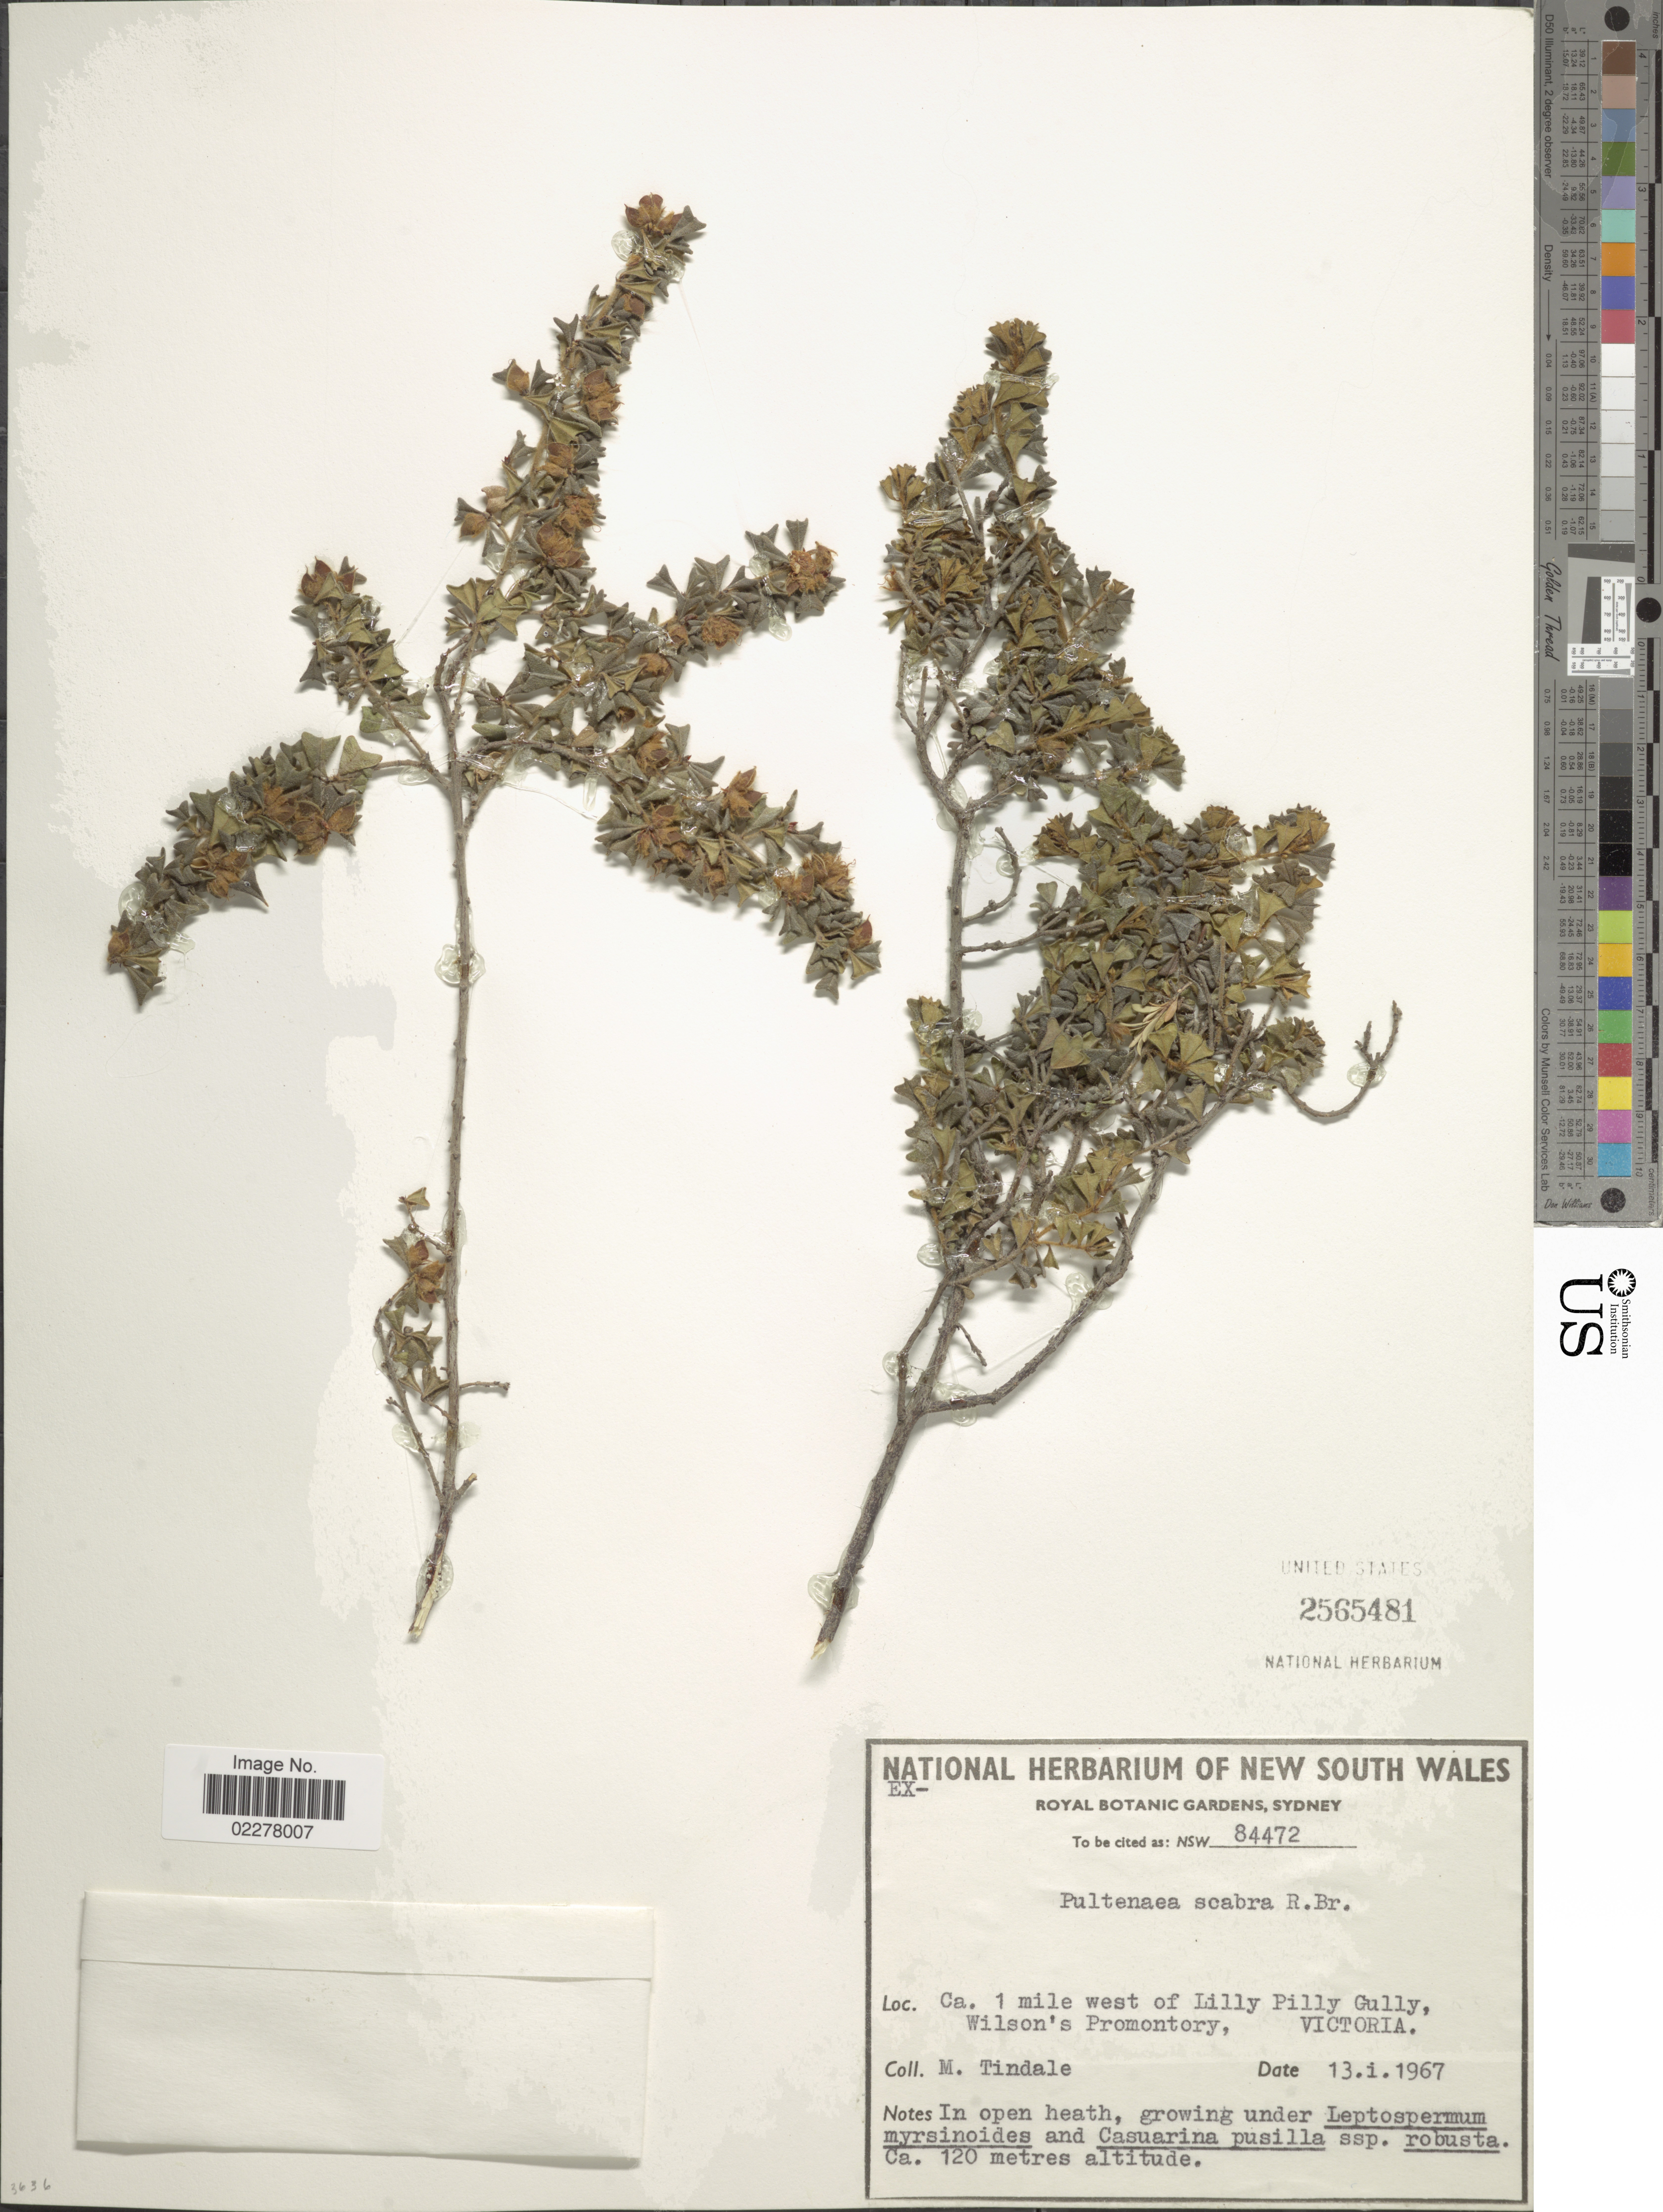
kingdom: Plantae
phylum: Tracheophyta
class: Magnoliopsida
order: Fabales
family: Fabaceae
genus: Pultenaea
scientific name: Pultenaea scabra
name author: R. Br.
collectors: M. D. Tindale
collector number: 84472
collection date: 1967-01-13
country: Australia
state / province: Victoria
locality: Ca. 1 mile west of Lilly Pilly gully, Wilson's Promontory, Victoria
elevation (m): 120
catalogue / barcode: US 2565481